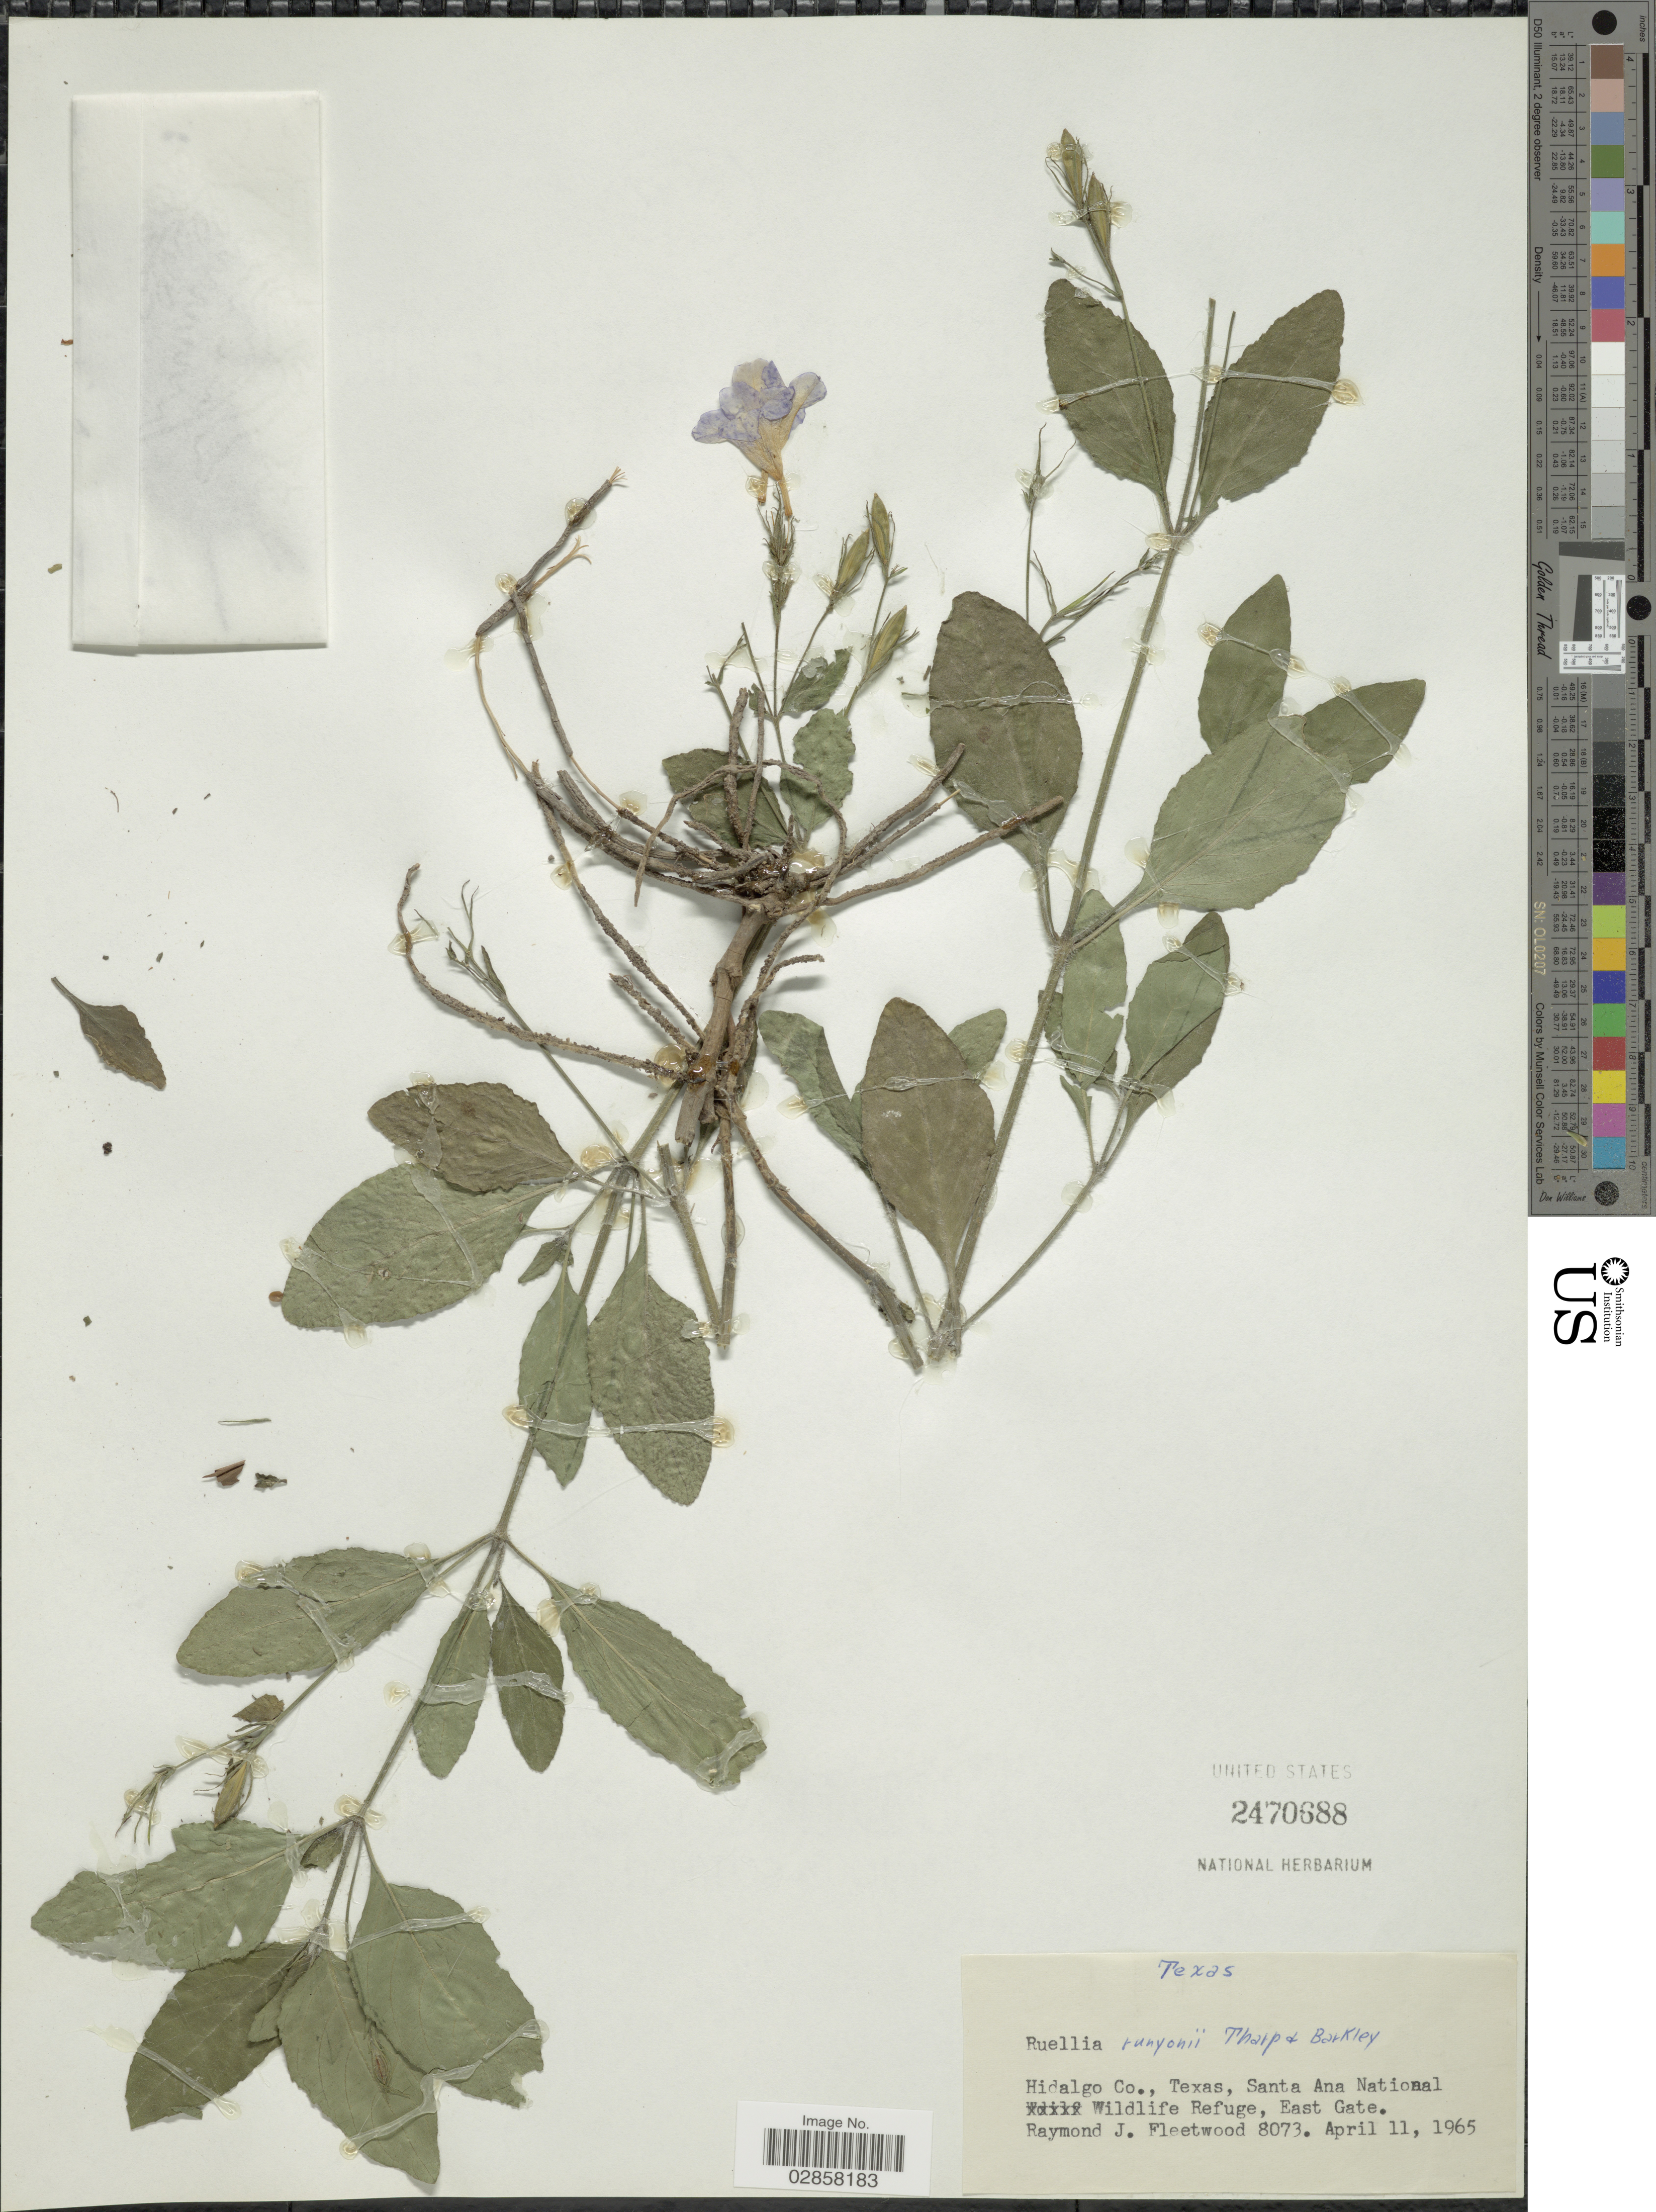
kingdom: Plantae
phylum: Tracheophyta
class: Magnoliopsida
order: Lamiales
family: Acanthaceae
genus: Ruellia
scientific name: Ruellia runyonii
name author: Tharp & F.A. Barkley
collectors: R. J. Fleetwood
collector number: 8073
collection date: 1965-04-11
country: United States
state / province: Texas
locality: Hidalgo Co., Santa Ana National Wildlife Refuge, East Gate.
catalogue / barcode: US 2470688